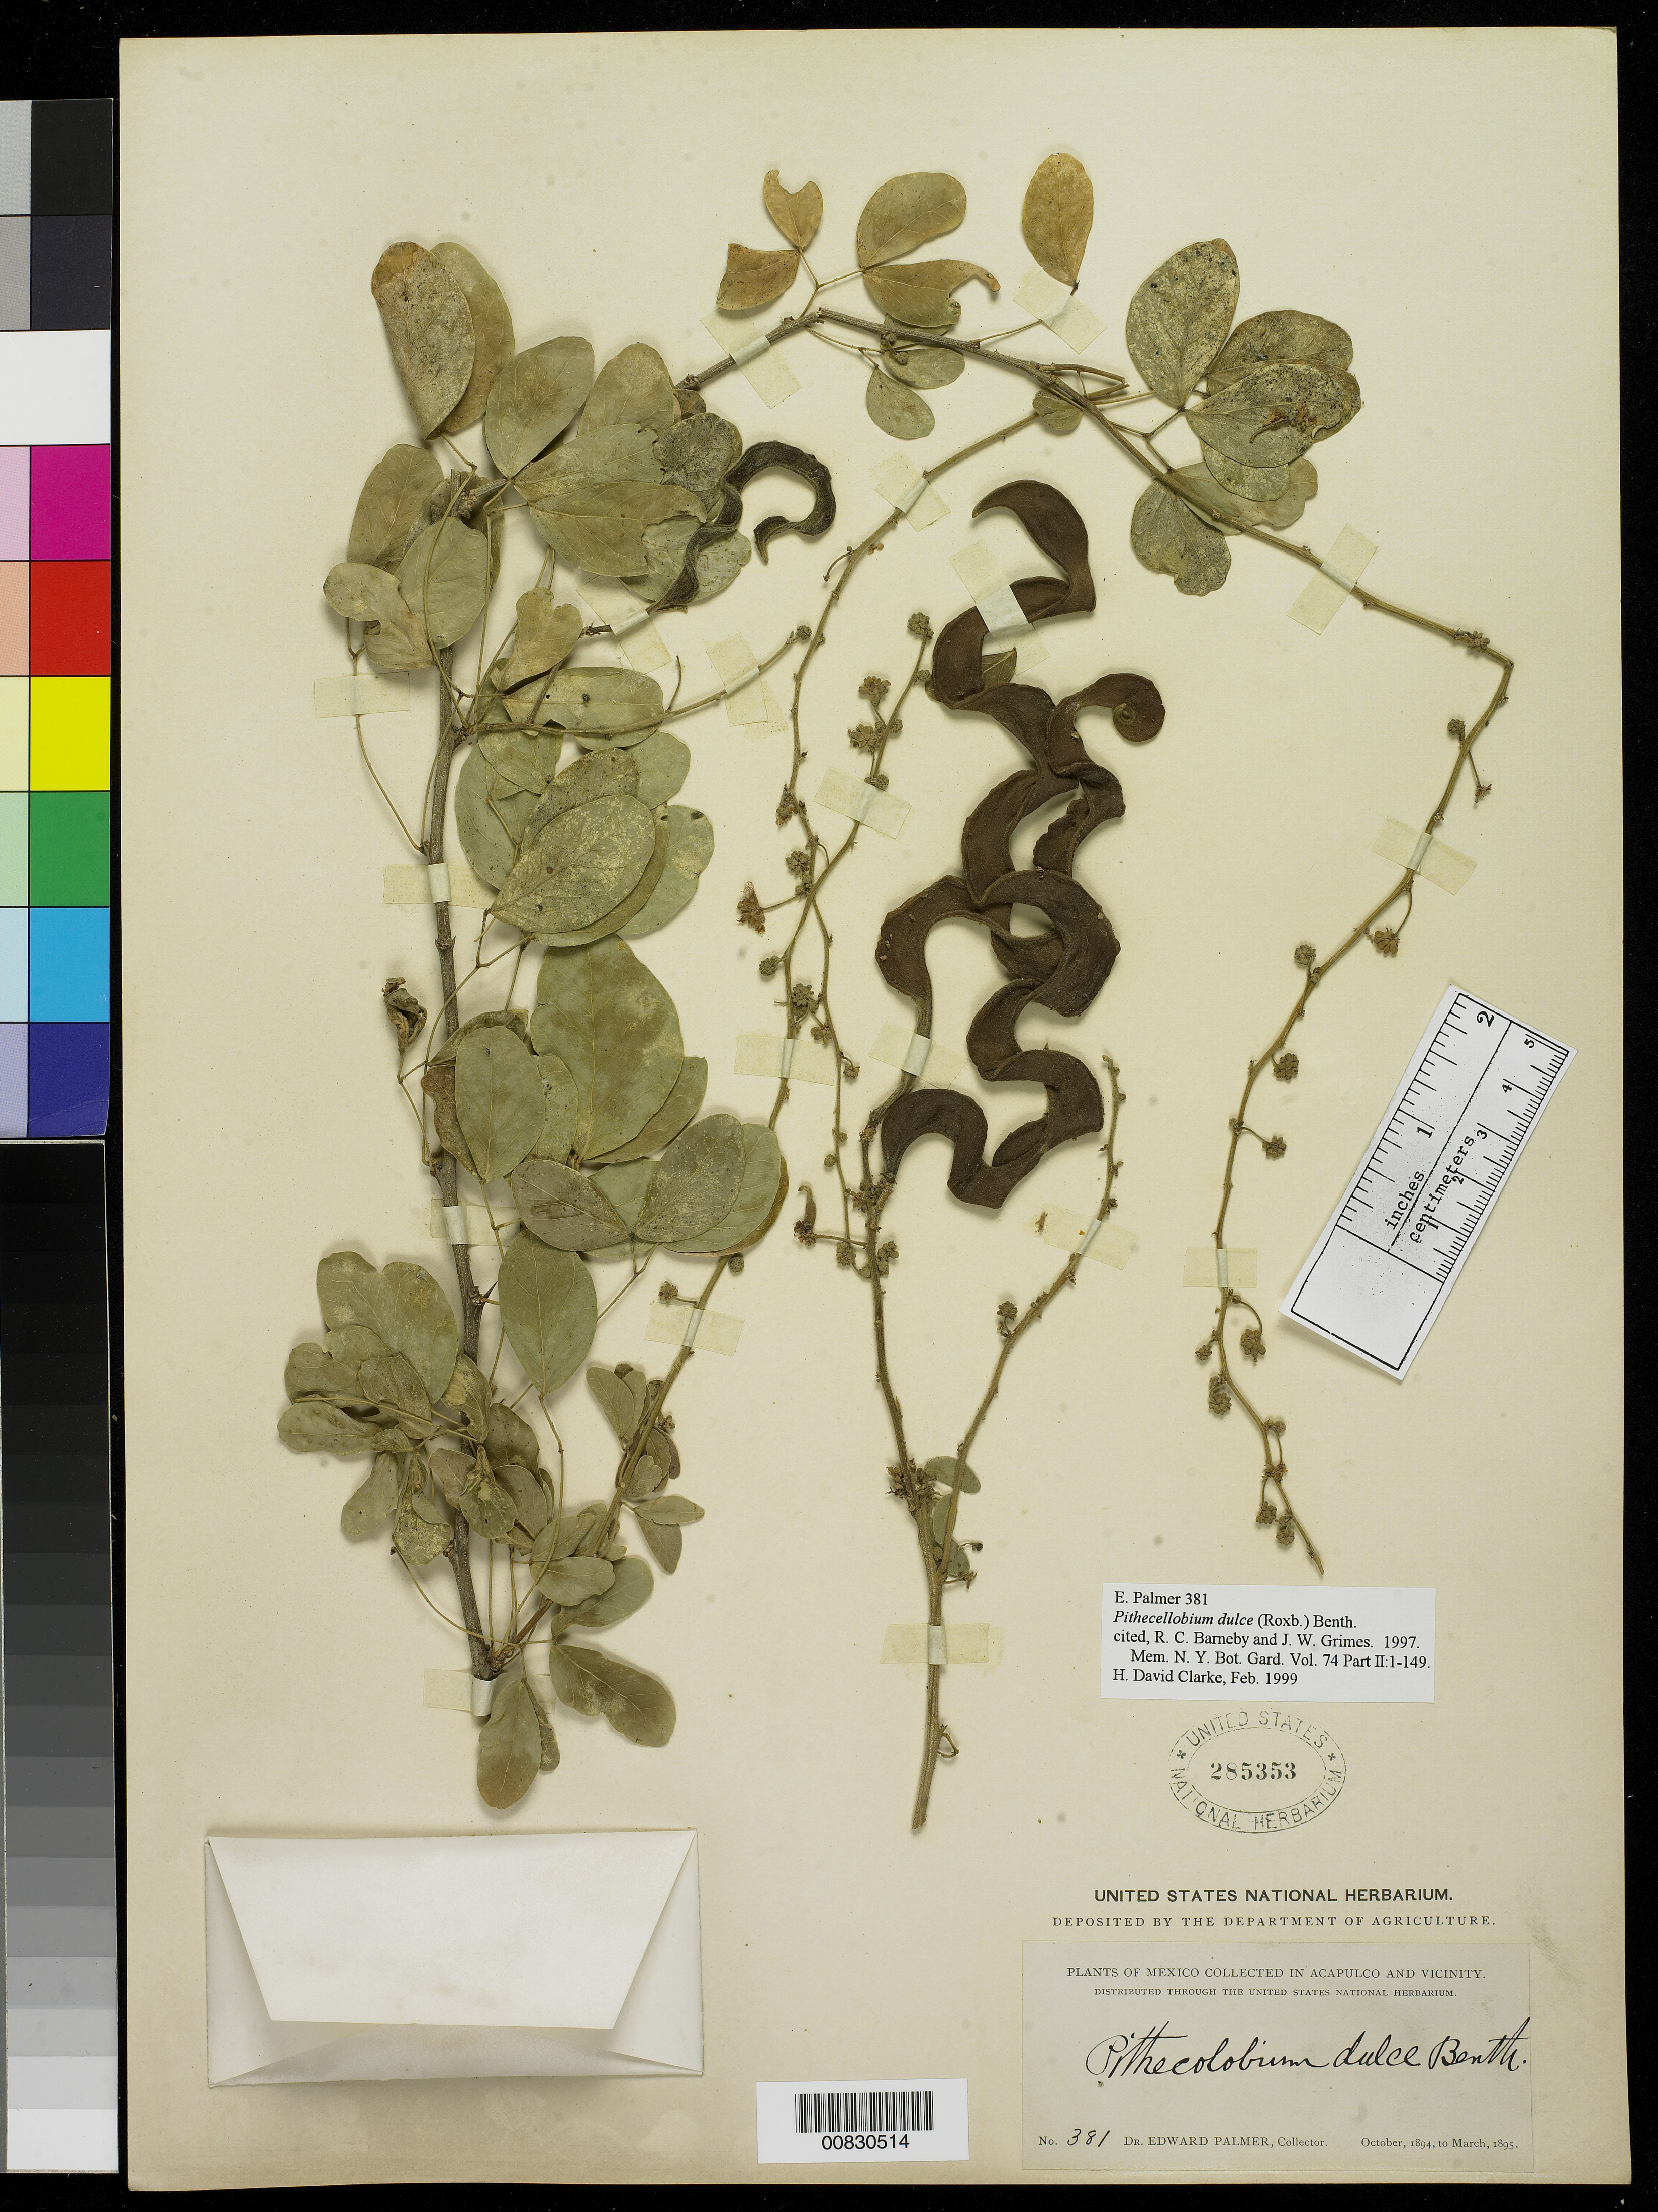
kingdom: Plantae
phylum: Tracheophyta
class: Magnoliopsida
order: Fabales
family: Fabaceae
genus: Pithecellobium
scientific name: Pithecellobium dulce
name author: (Roxb.) Benth.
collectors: E. Palmer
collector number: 381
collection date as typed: Oct 1894 to -- Mar 1895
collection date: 1894-10/1895-03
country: Mexico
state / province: Guerrero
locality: Acapulco, Guerrero and vicinity.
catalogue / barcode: US 285353